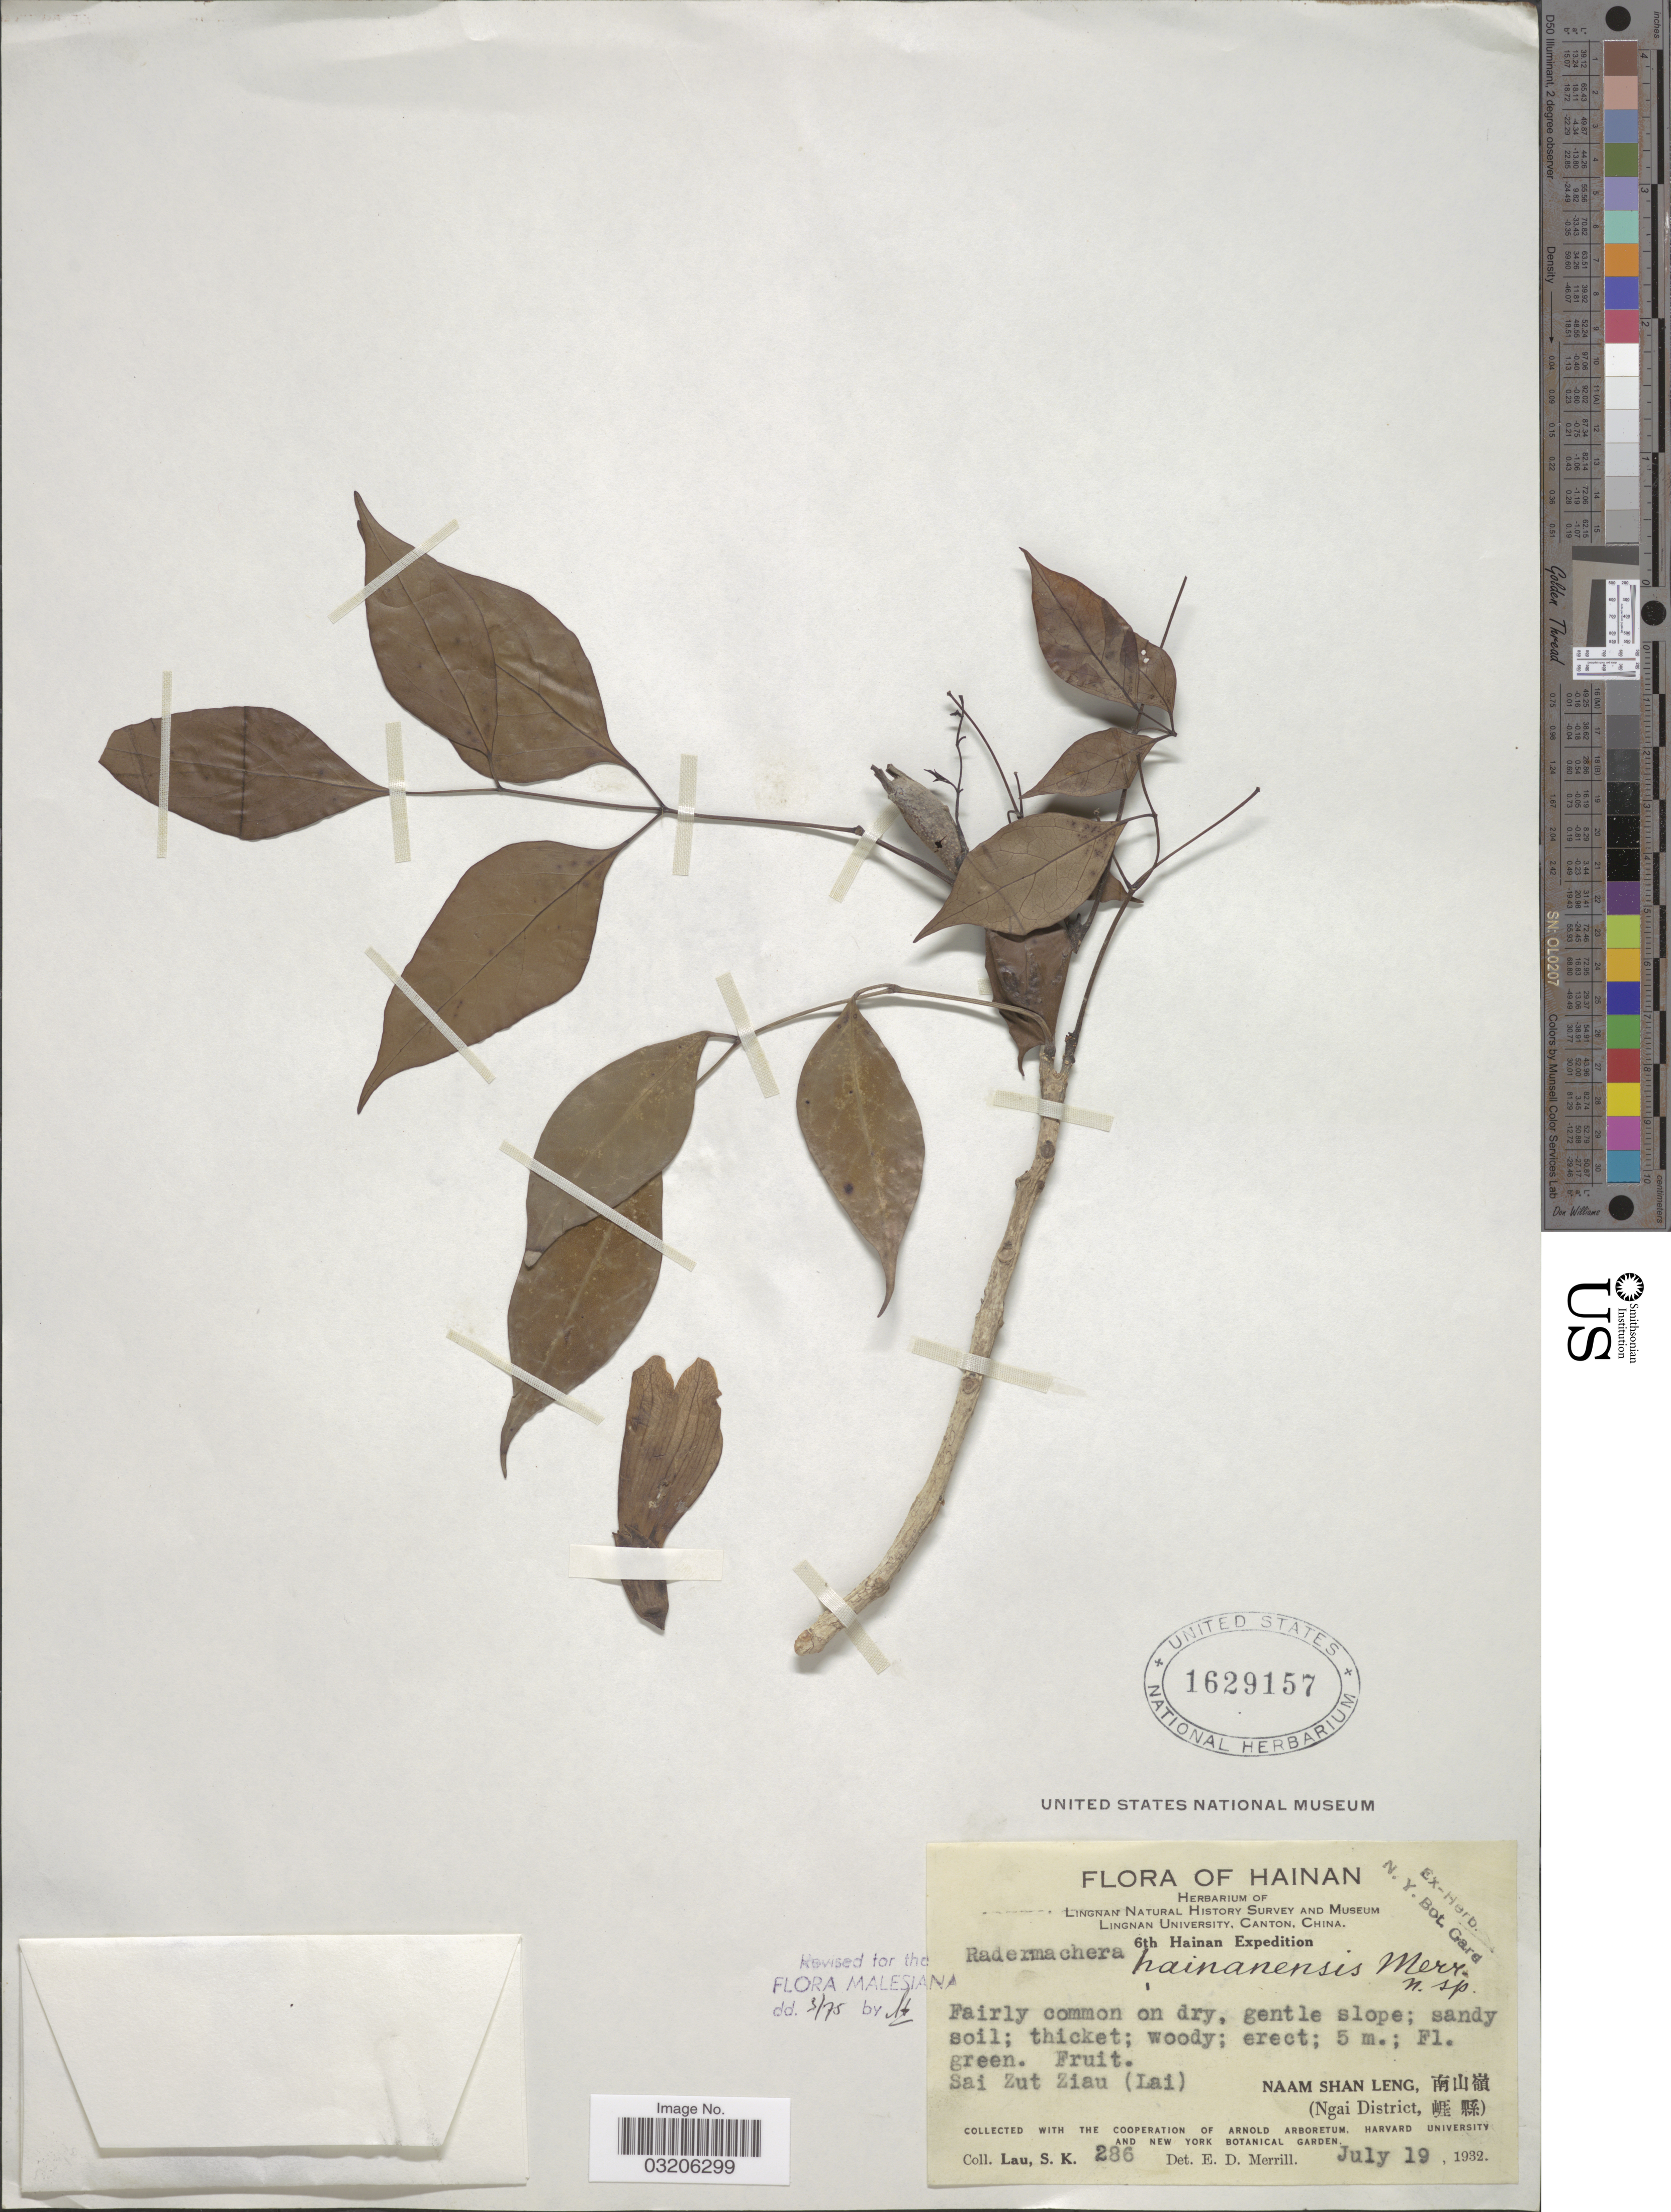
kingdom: Plantae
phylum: Tracheophyta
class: Magnoliopsida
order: Lamiales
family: Bignoniaceae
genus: Radermachera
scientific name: Radermachera hainanensis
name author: Merr.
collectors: S. K. Lau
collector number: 286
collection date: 1932-07-19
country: China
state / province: Hainan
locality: Sai Zut Ziau (Lai) Naam Shan Leng. (Ngai District).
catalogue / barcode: US 1629157